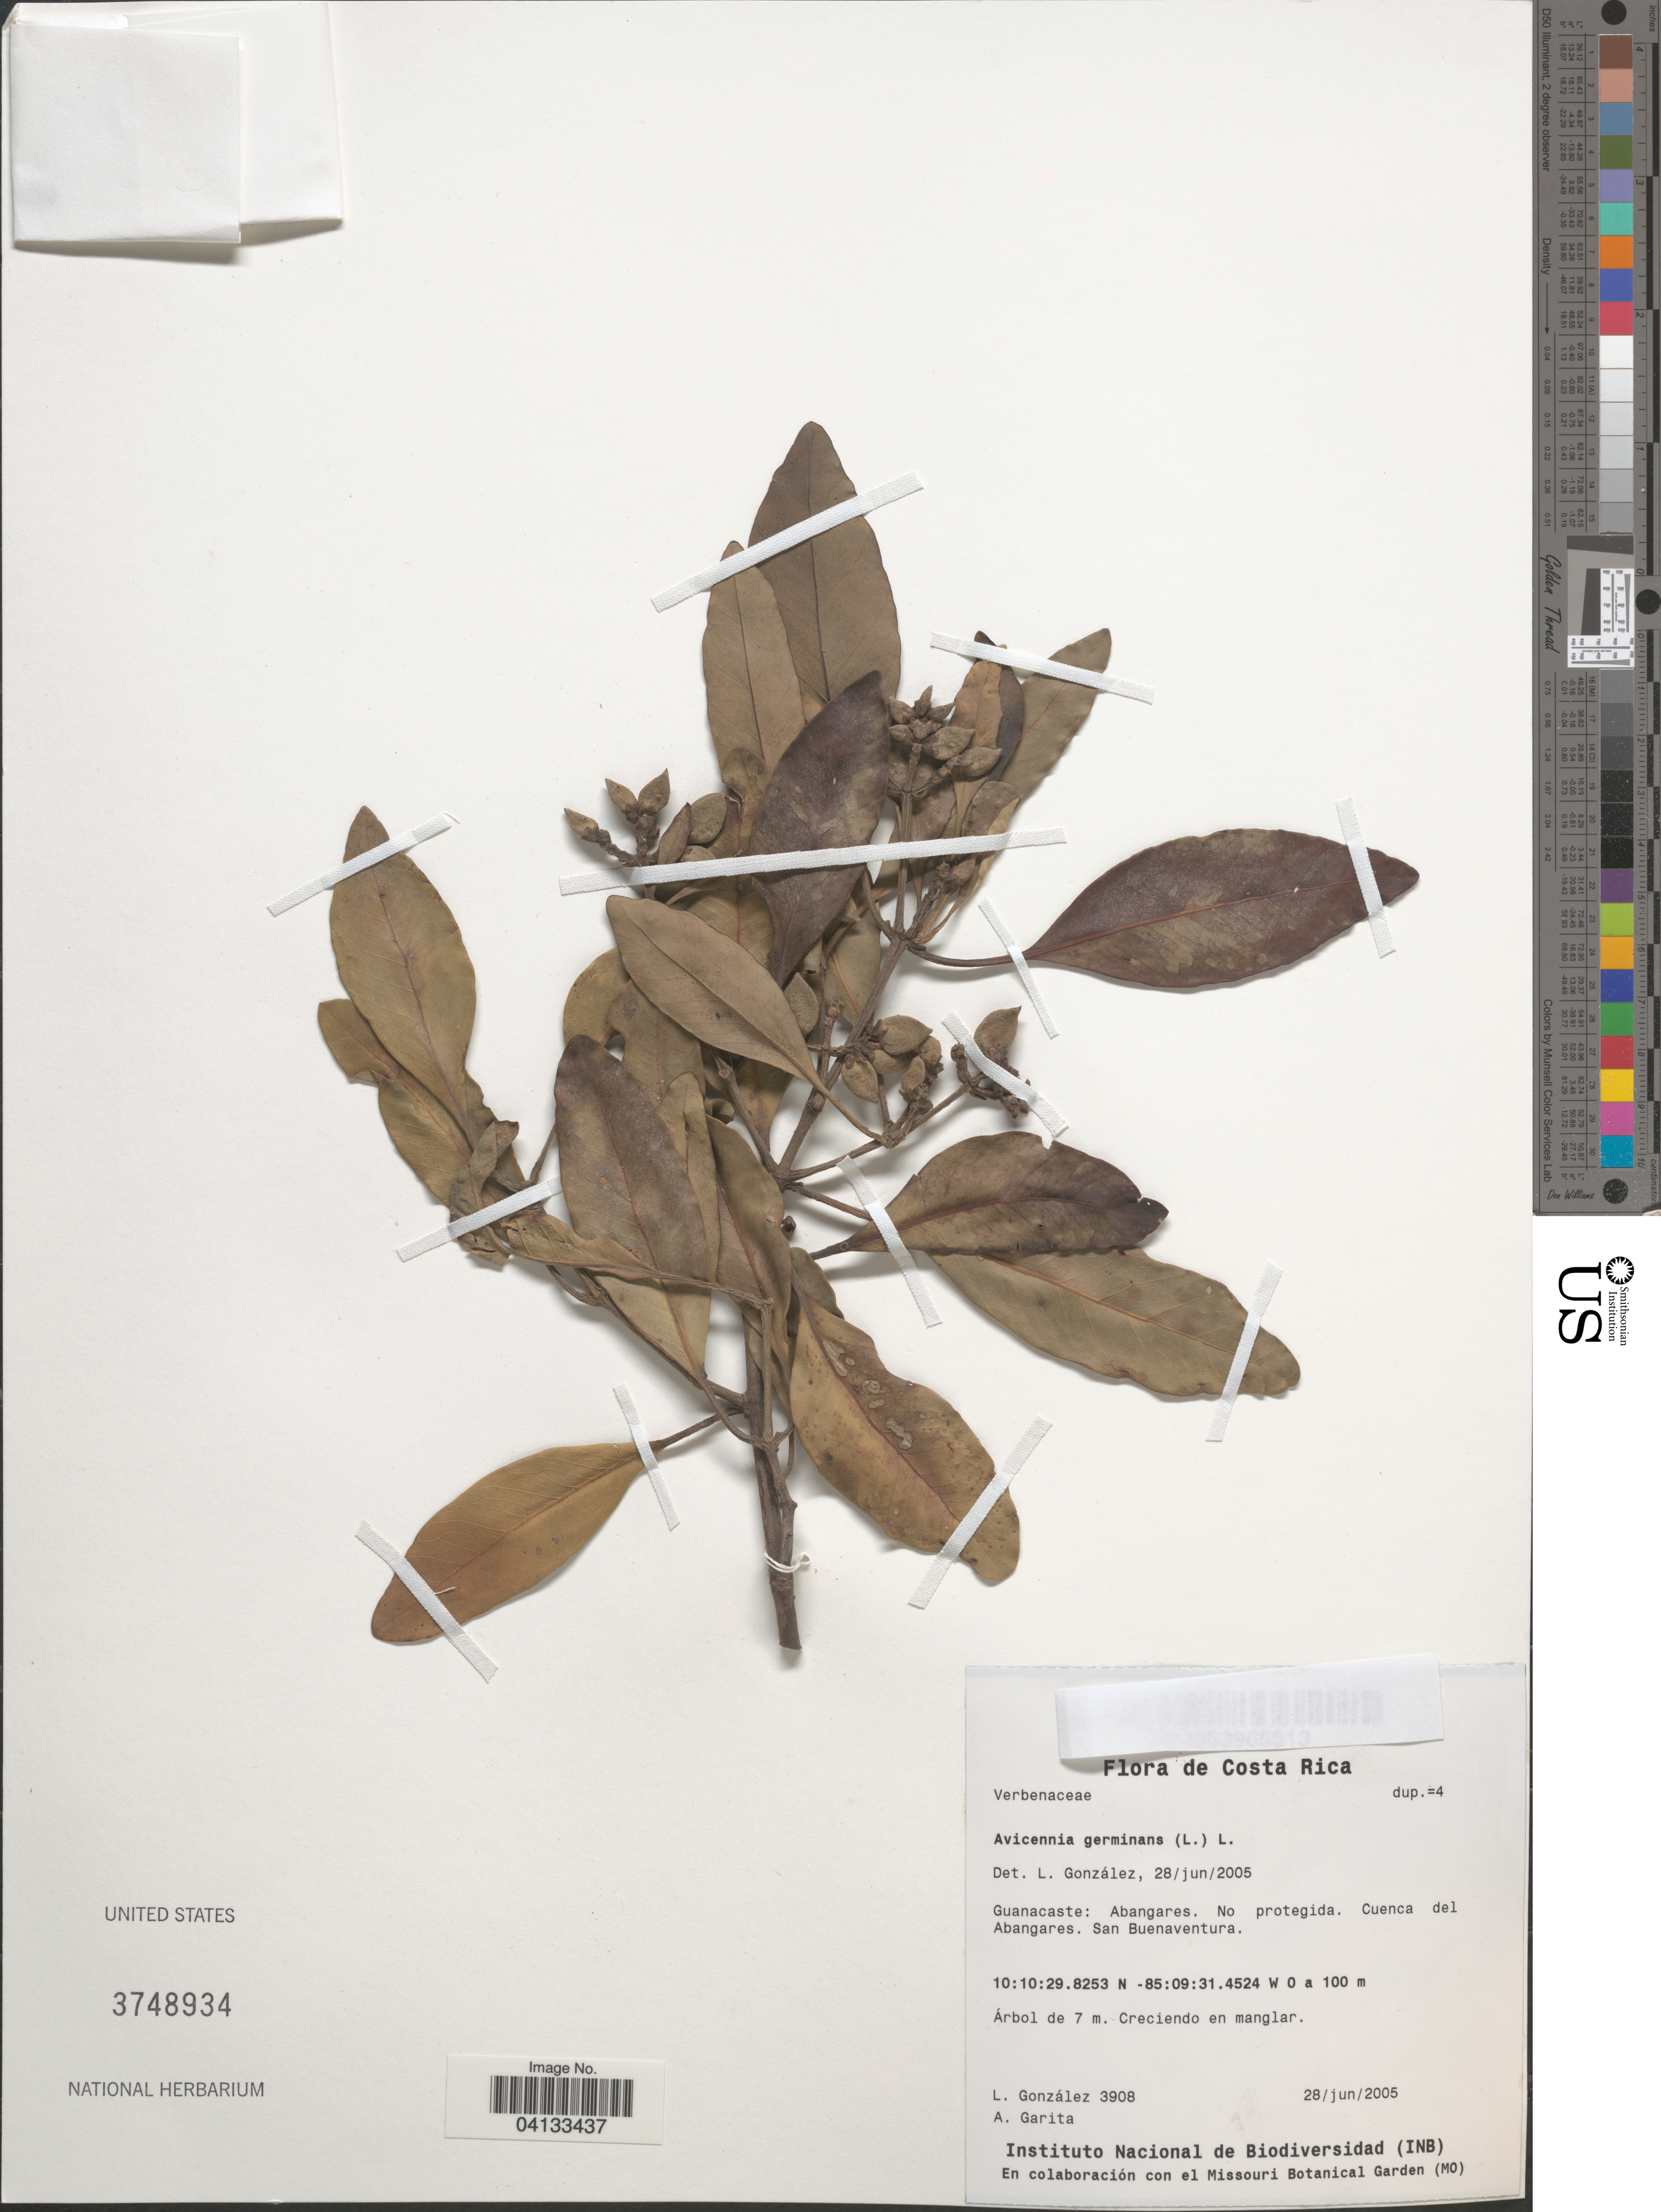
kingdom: Plantae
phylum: Tracheophyta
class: Magnoliopsida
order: Lamiales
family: Acanthaceae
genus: Avicennia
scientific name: Avicennia germinans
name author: (L.) L.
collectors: L. Gonzalez & A. Garita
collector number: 3908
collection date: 2005-06-28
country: Costa Rica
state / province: Guanacaste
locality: Abangares. No protegida. Cuenca del Abangares. San Buenaventura.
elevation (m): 100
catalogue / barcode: US 3748934